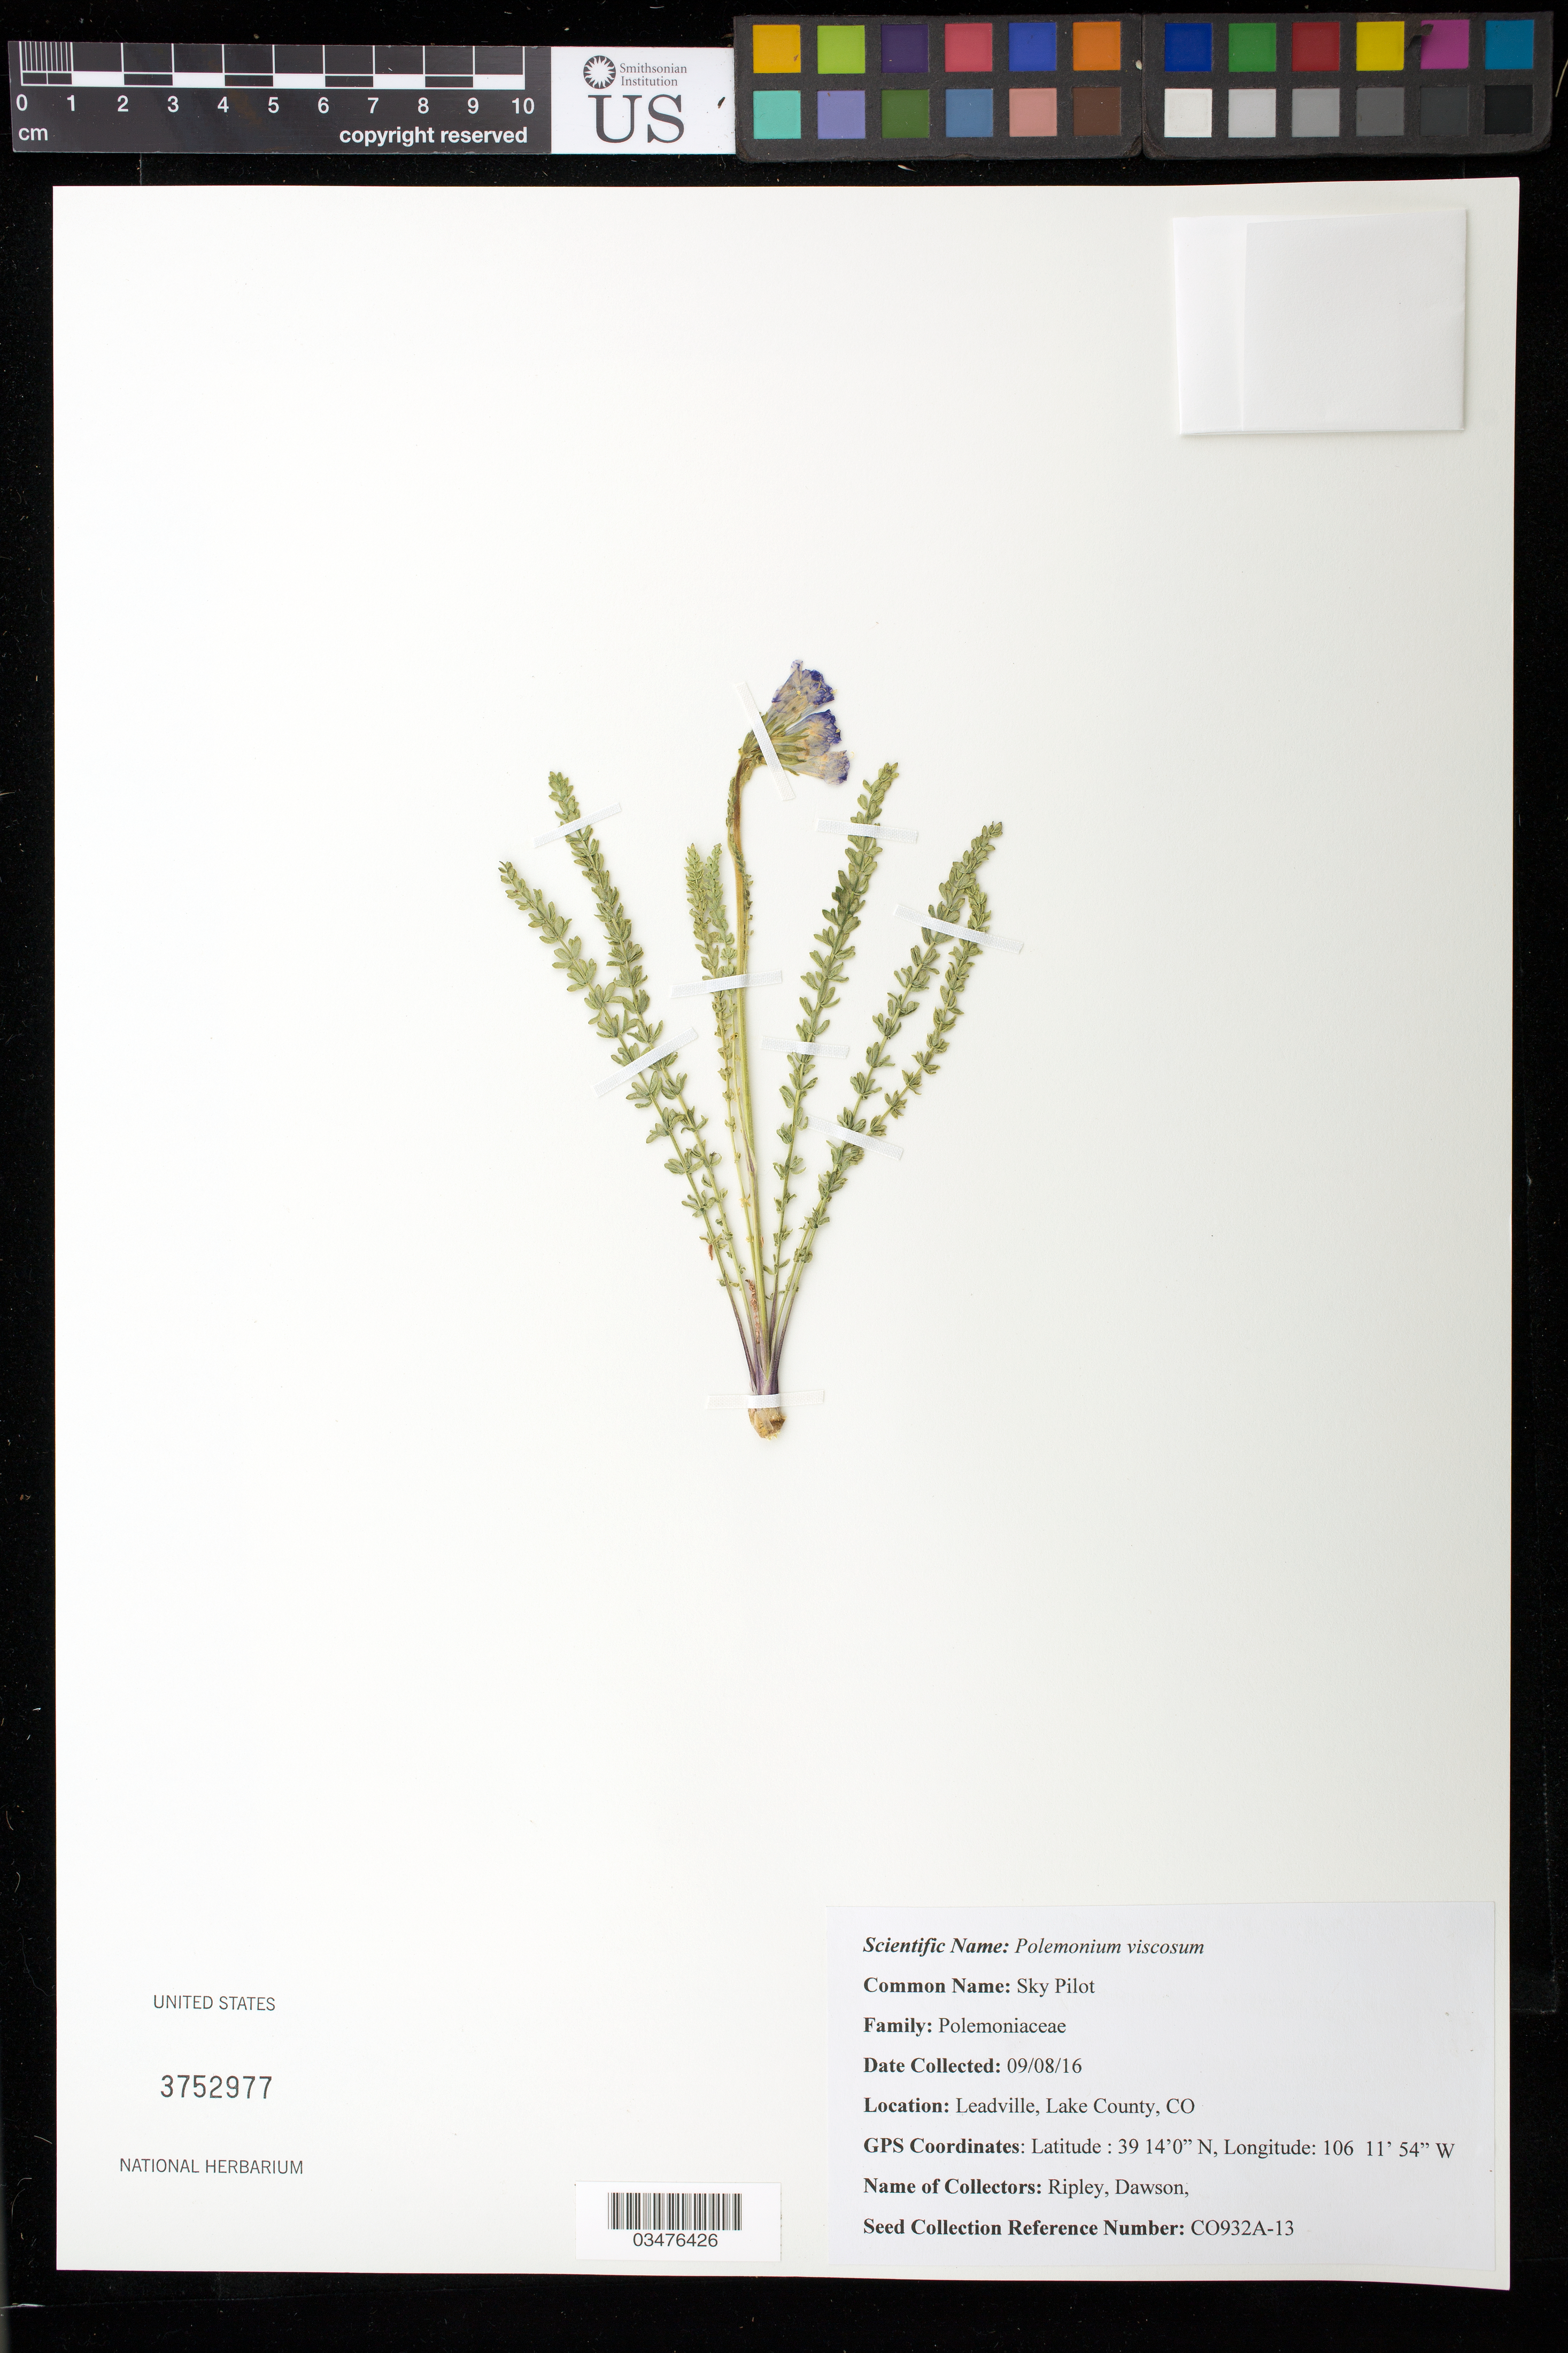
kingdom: Plantae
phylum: Tracheophyta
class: Magnoliopsida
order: Ericales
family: Polemoniaceae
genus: Polemonium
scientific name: Polemonium viscosum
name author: Nutt.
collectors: N. Ripley & C. Dawson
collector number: CO932A-13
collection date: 2016-09-08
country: United States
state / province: Colorado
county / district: Lake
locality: Leadville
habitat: Alpine tundra / talus field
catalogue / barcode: US 3752977